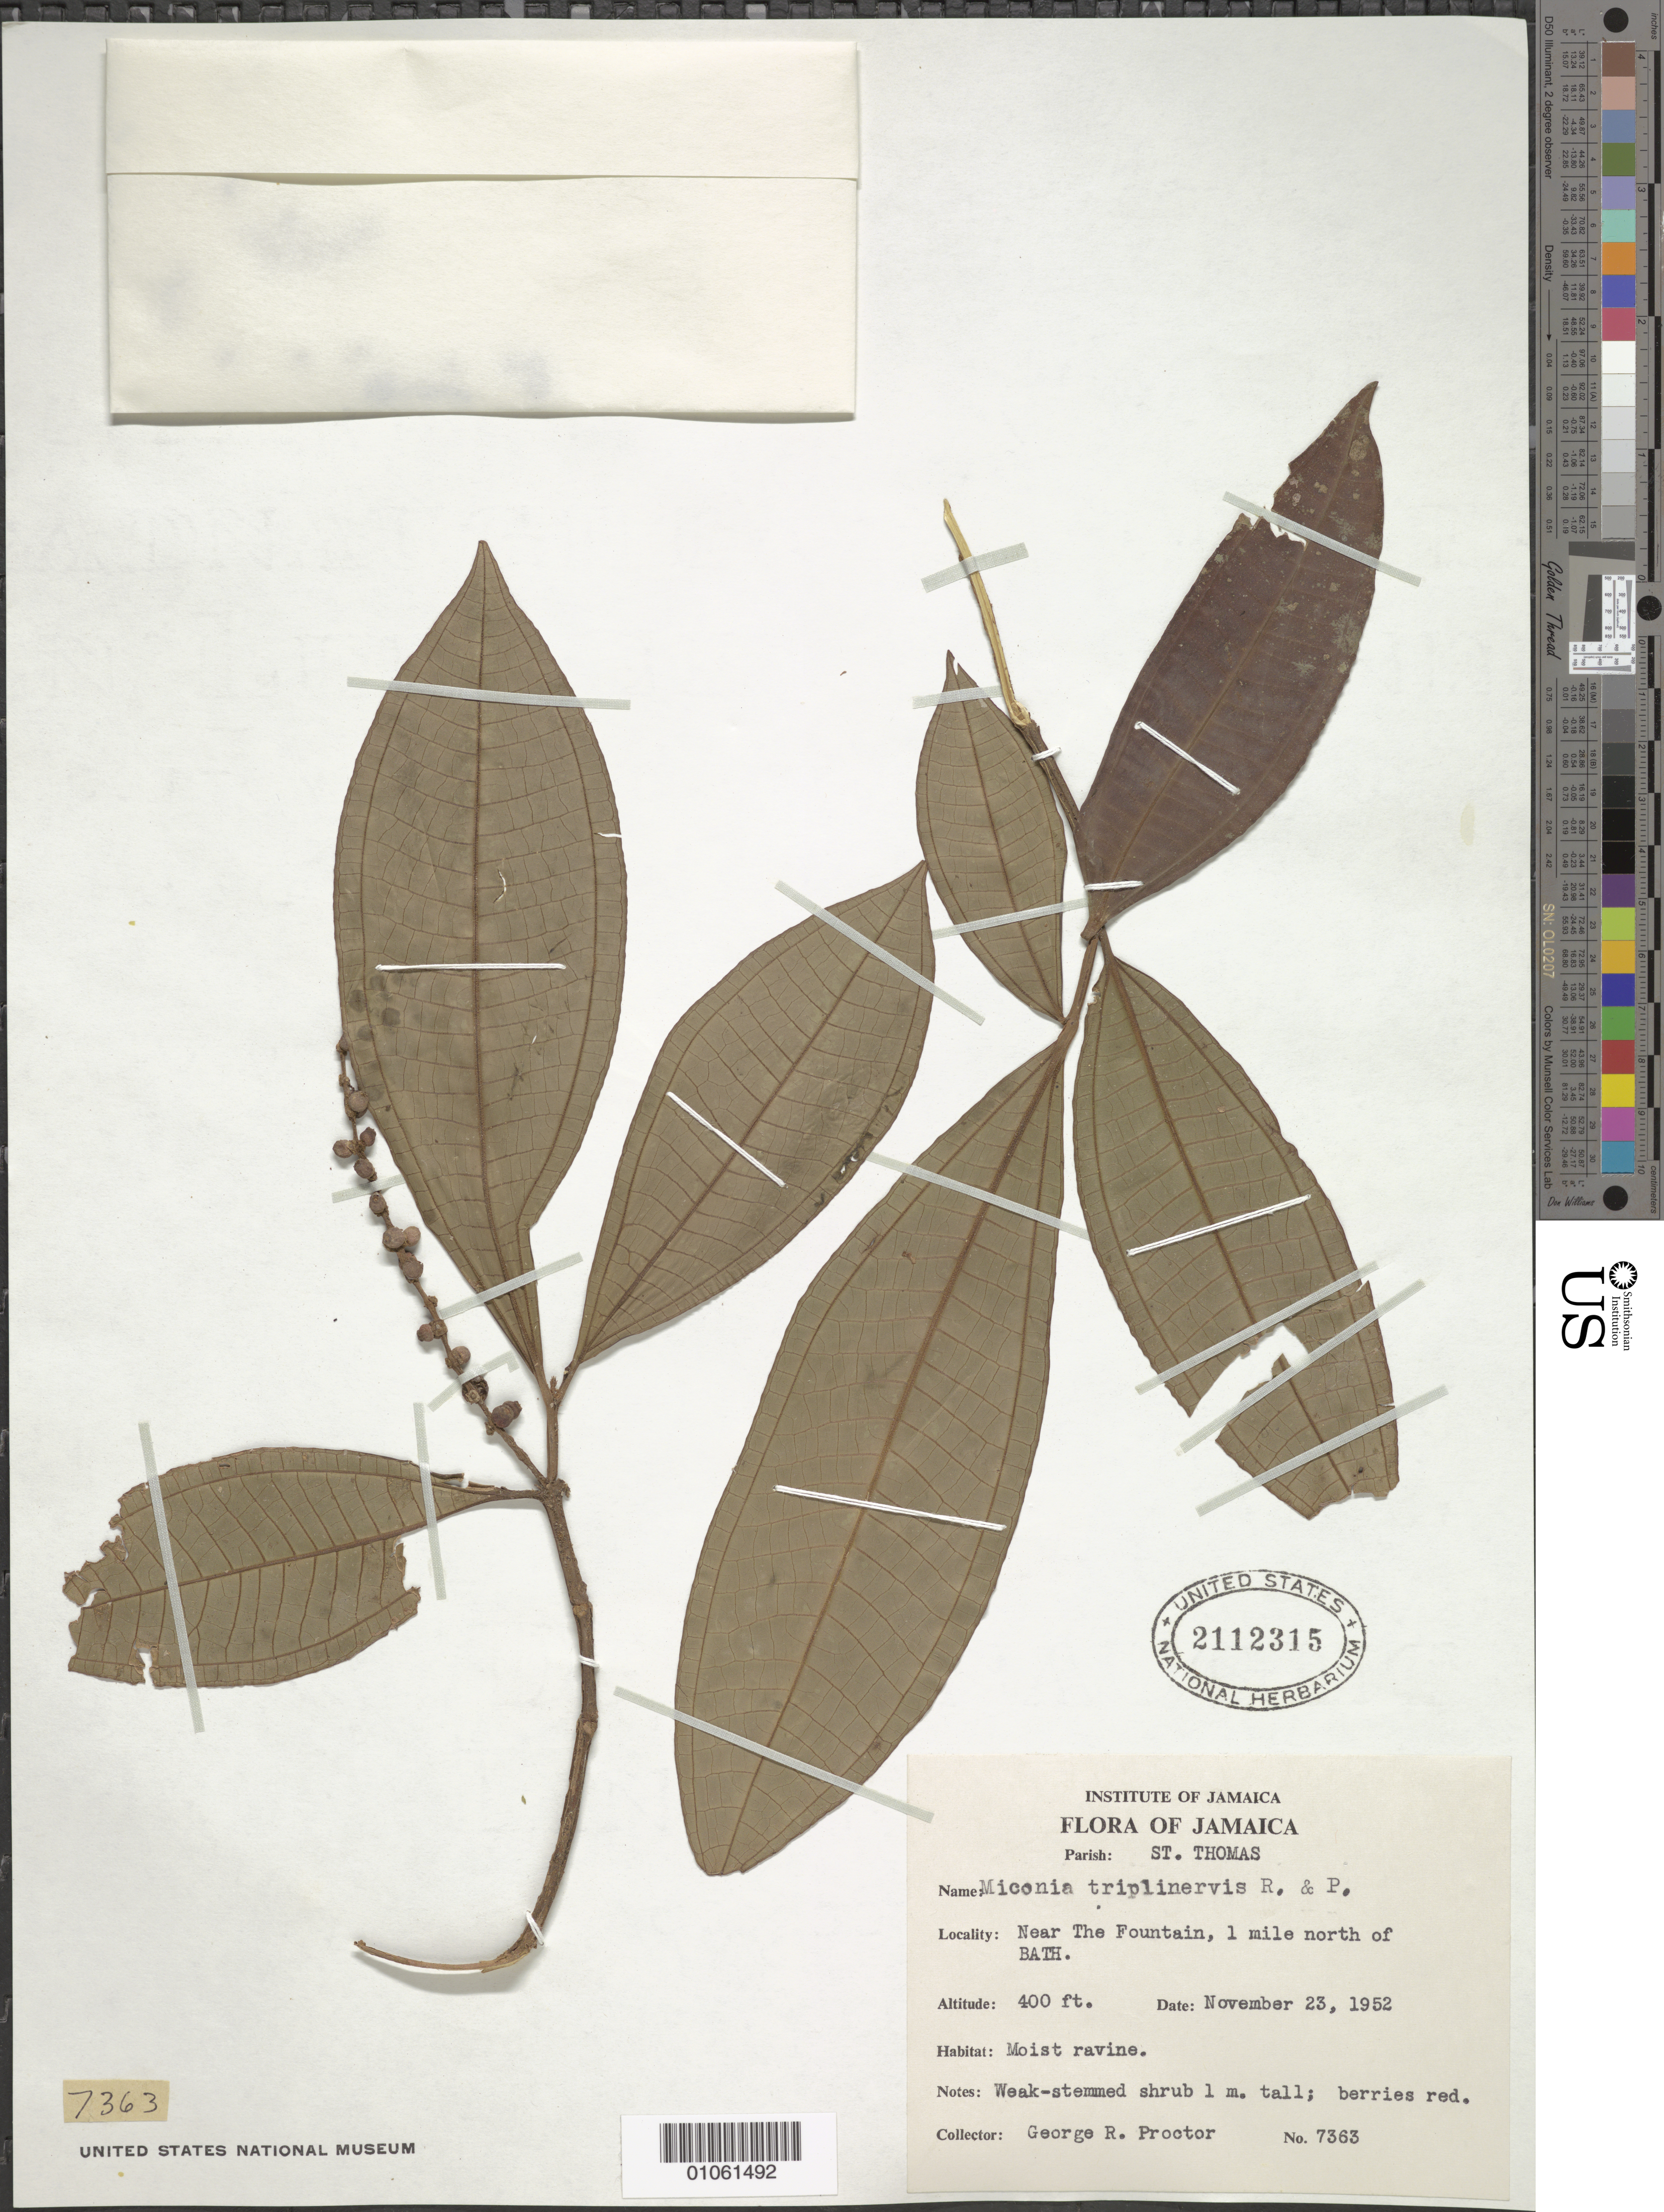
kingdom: Plantae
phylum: Tracheophyta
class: Magnoliopsida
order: Myrtales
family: Melastomataceae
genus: Miconia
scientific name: Miconia triplinervis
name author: Ruiz & Pav.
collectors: G. R. Proctor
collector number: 7363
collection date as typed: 23 Nov 1952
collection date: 1952-11-23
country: Jamaica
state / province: Saint Thomas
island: Jamaica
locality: Bath, 1 mile north, near the Fountain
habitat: Moist ravine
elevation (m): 122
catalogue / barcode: US 2112315